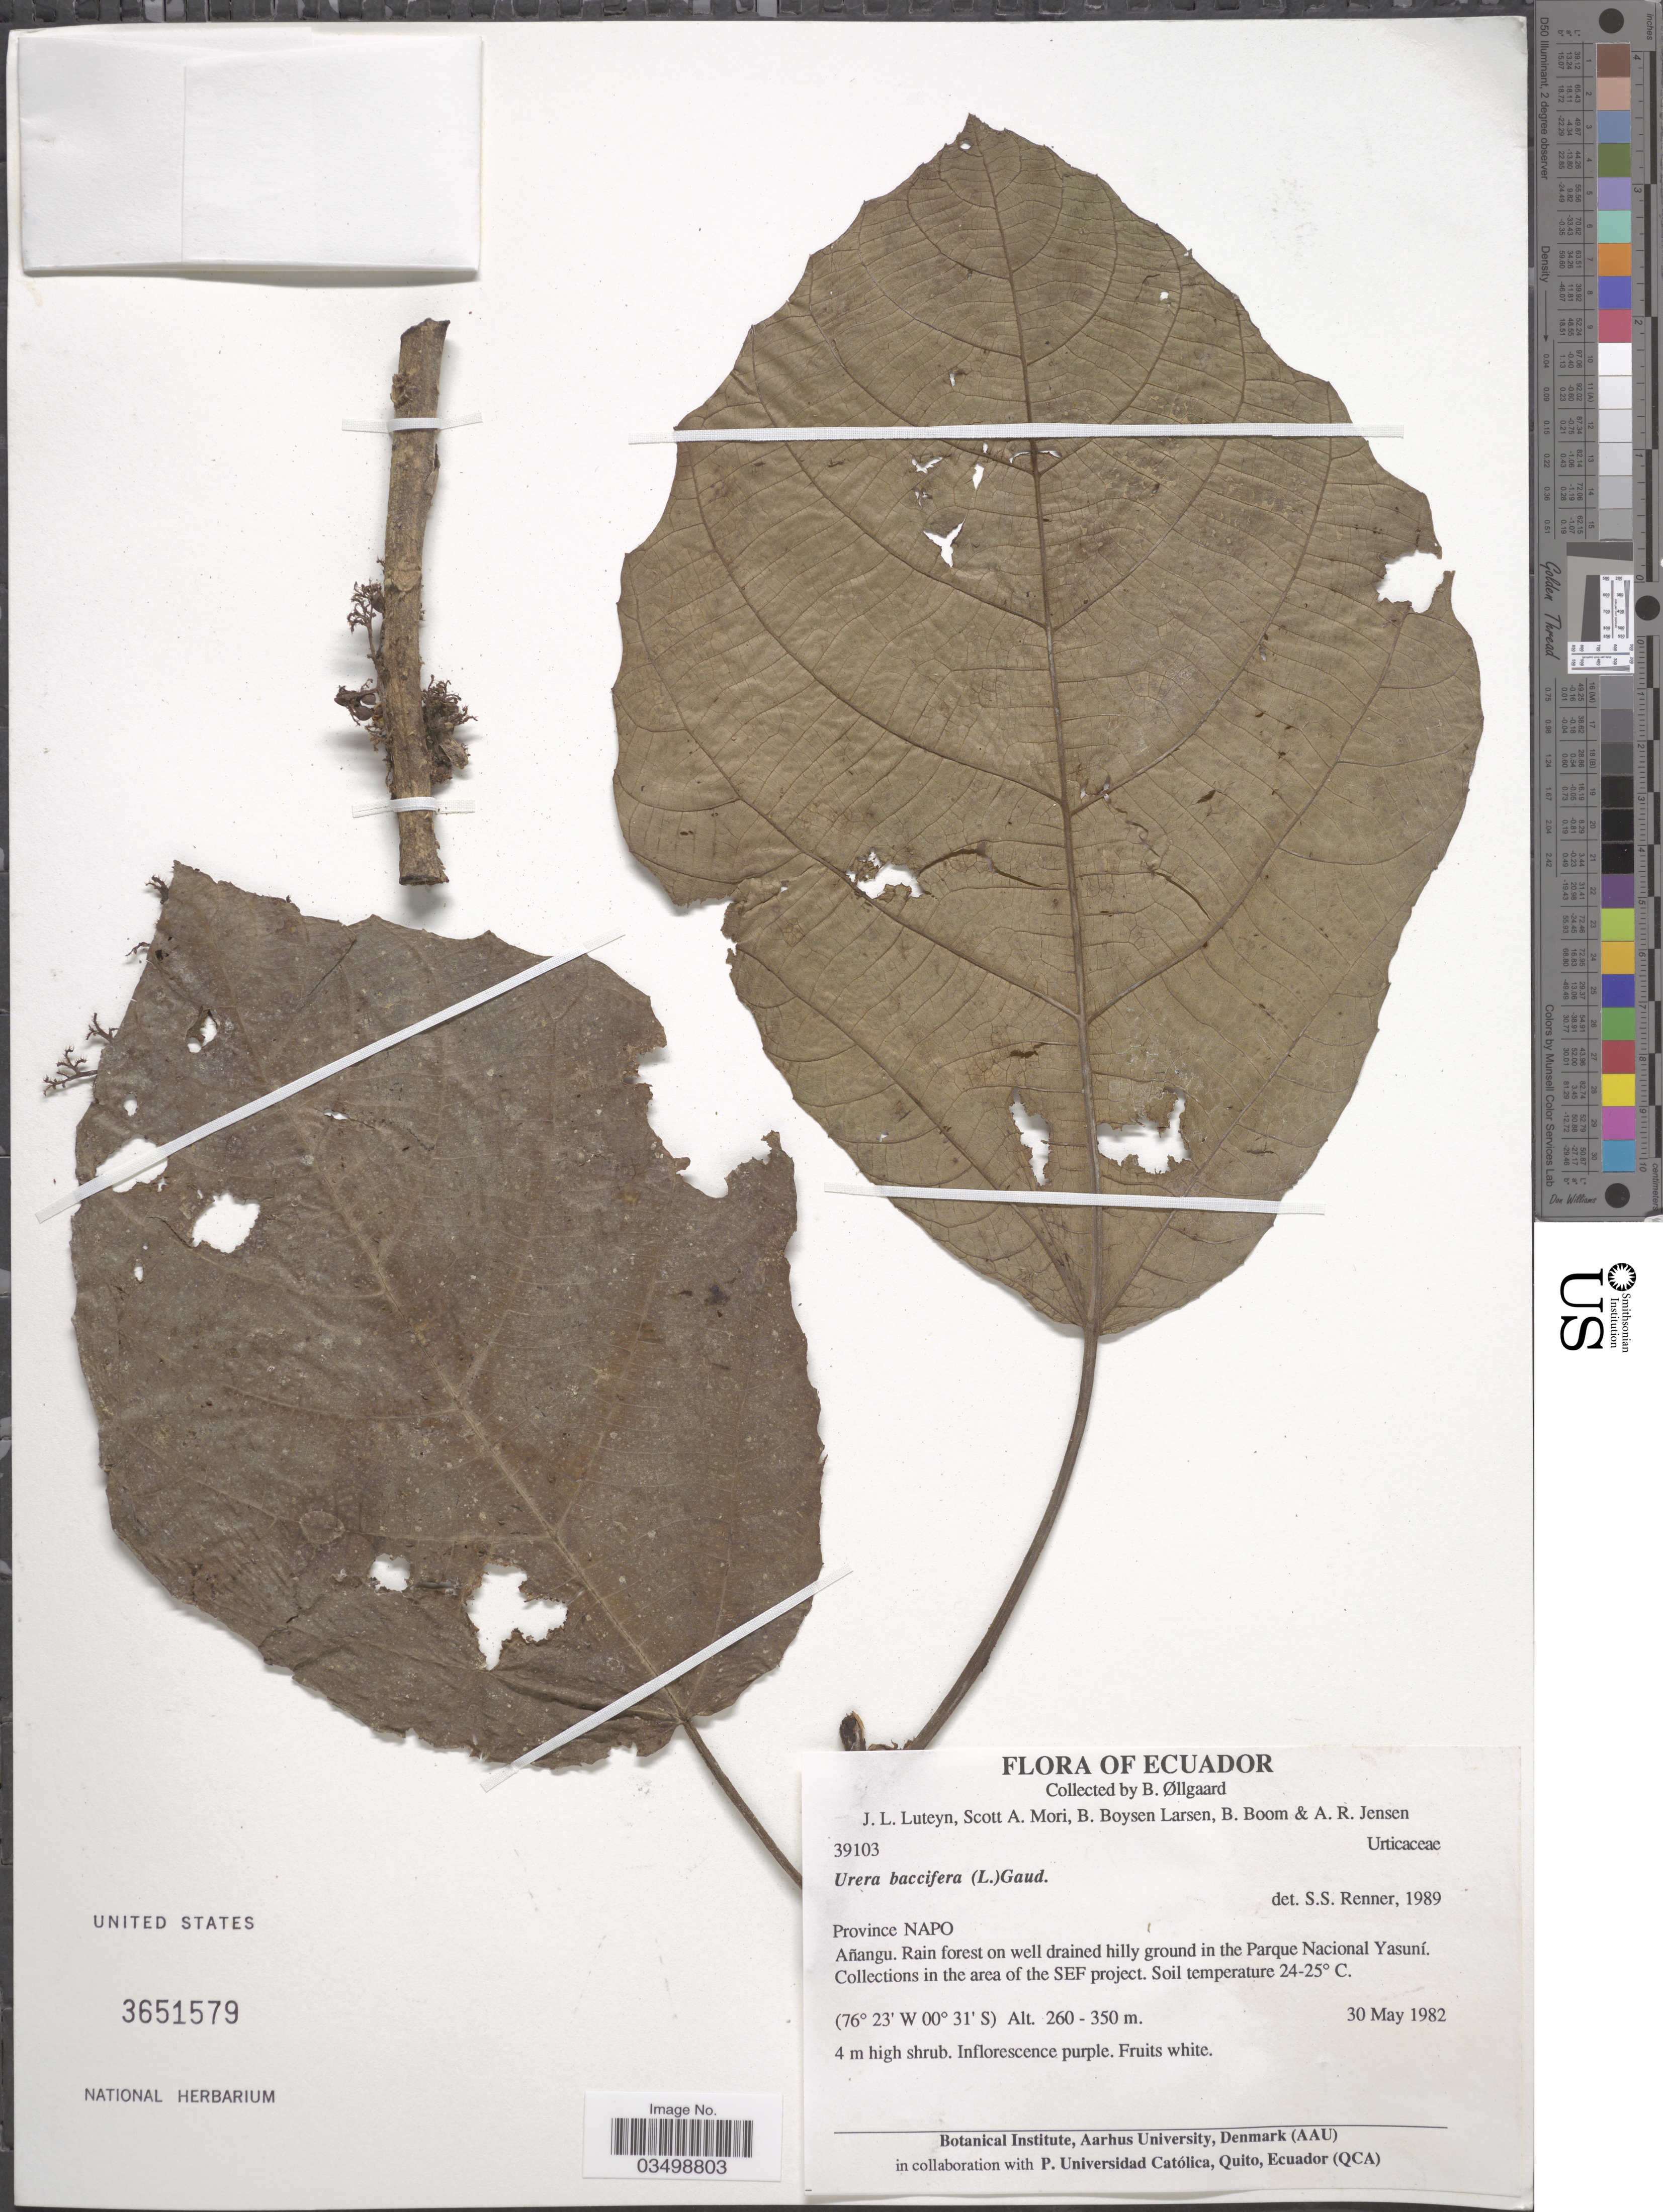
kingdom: Plantae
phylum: Tracheophyta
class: Magnoliopsida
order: Rosales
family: Urticaceae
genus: Urera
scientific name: Urera baccifera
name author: (L.) Gaudich. ex Wedd.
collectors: B. Øllgaard, J. Luteyn, S. Mori, B. Boysen Larsen & et al.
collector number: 39103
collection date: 1982-05-30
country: Ecuador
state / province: Napo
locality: Añangu. Rain forest on well drained hilly ground in the Parque Nacional Yasuní. In the area of the SEF project.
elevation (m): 260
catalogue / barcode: US 3651579